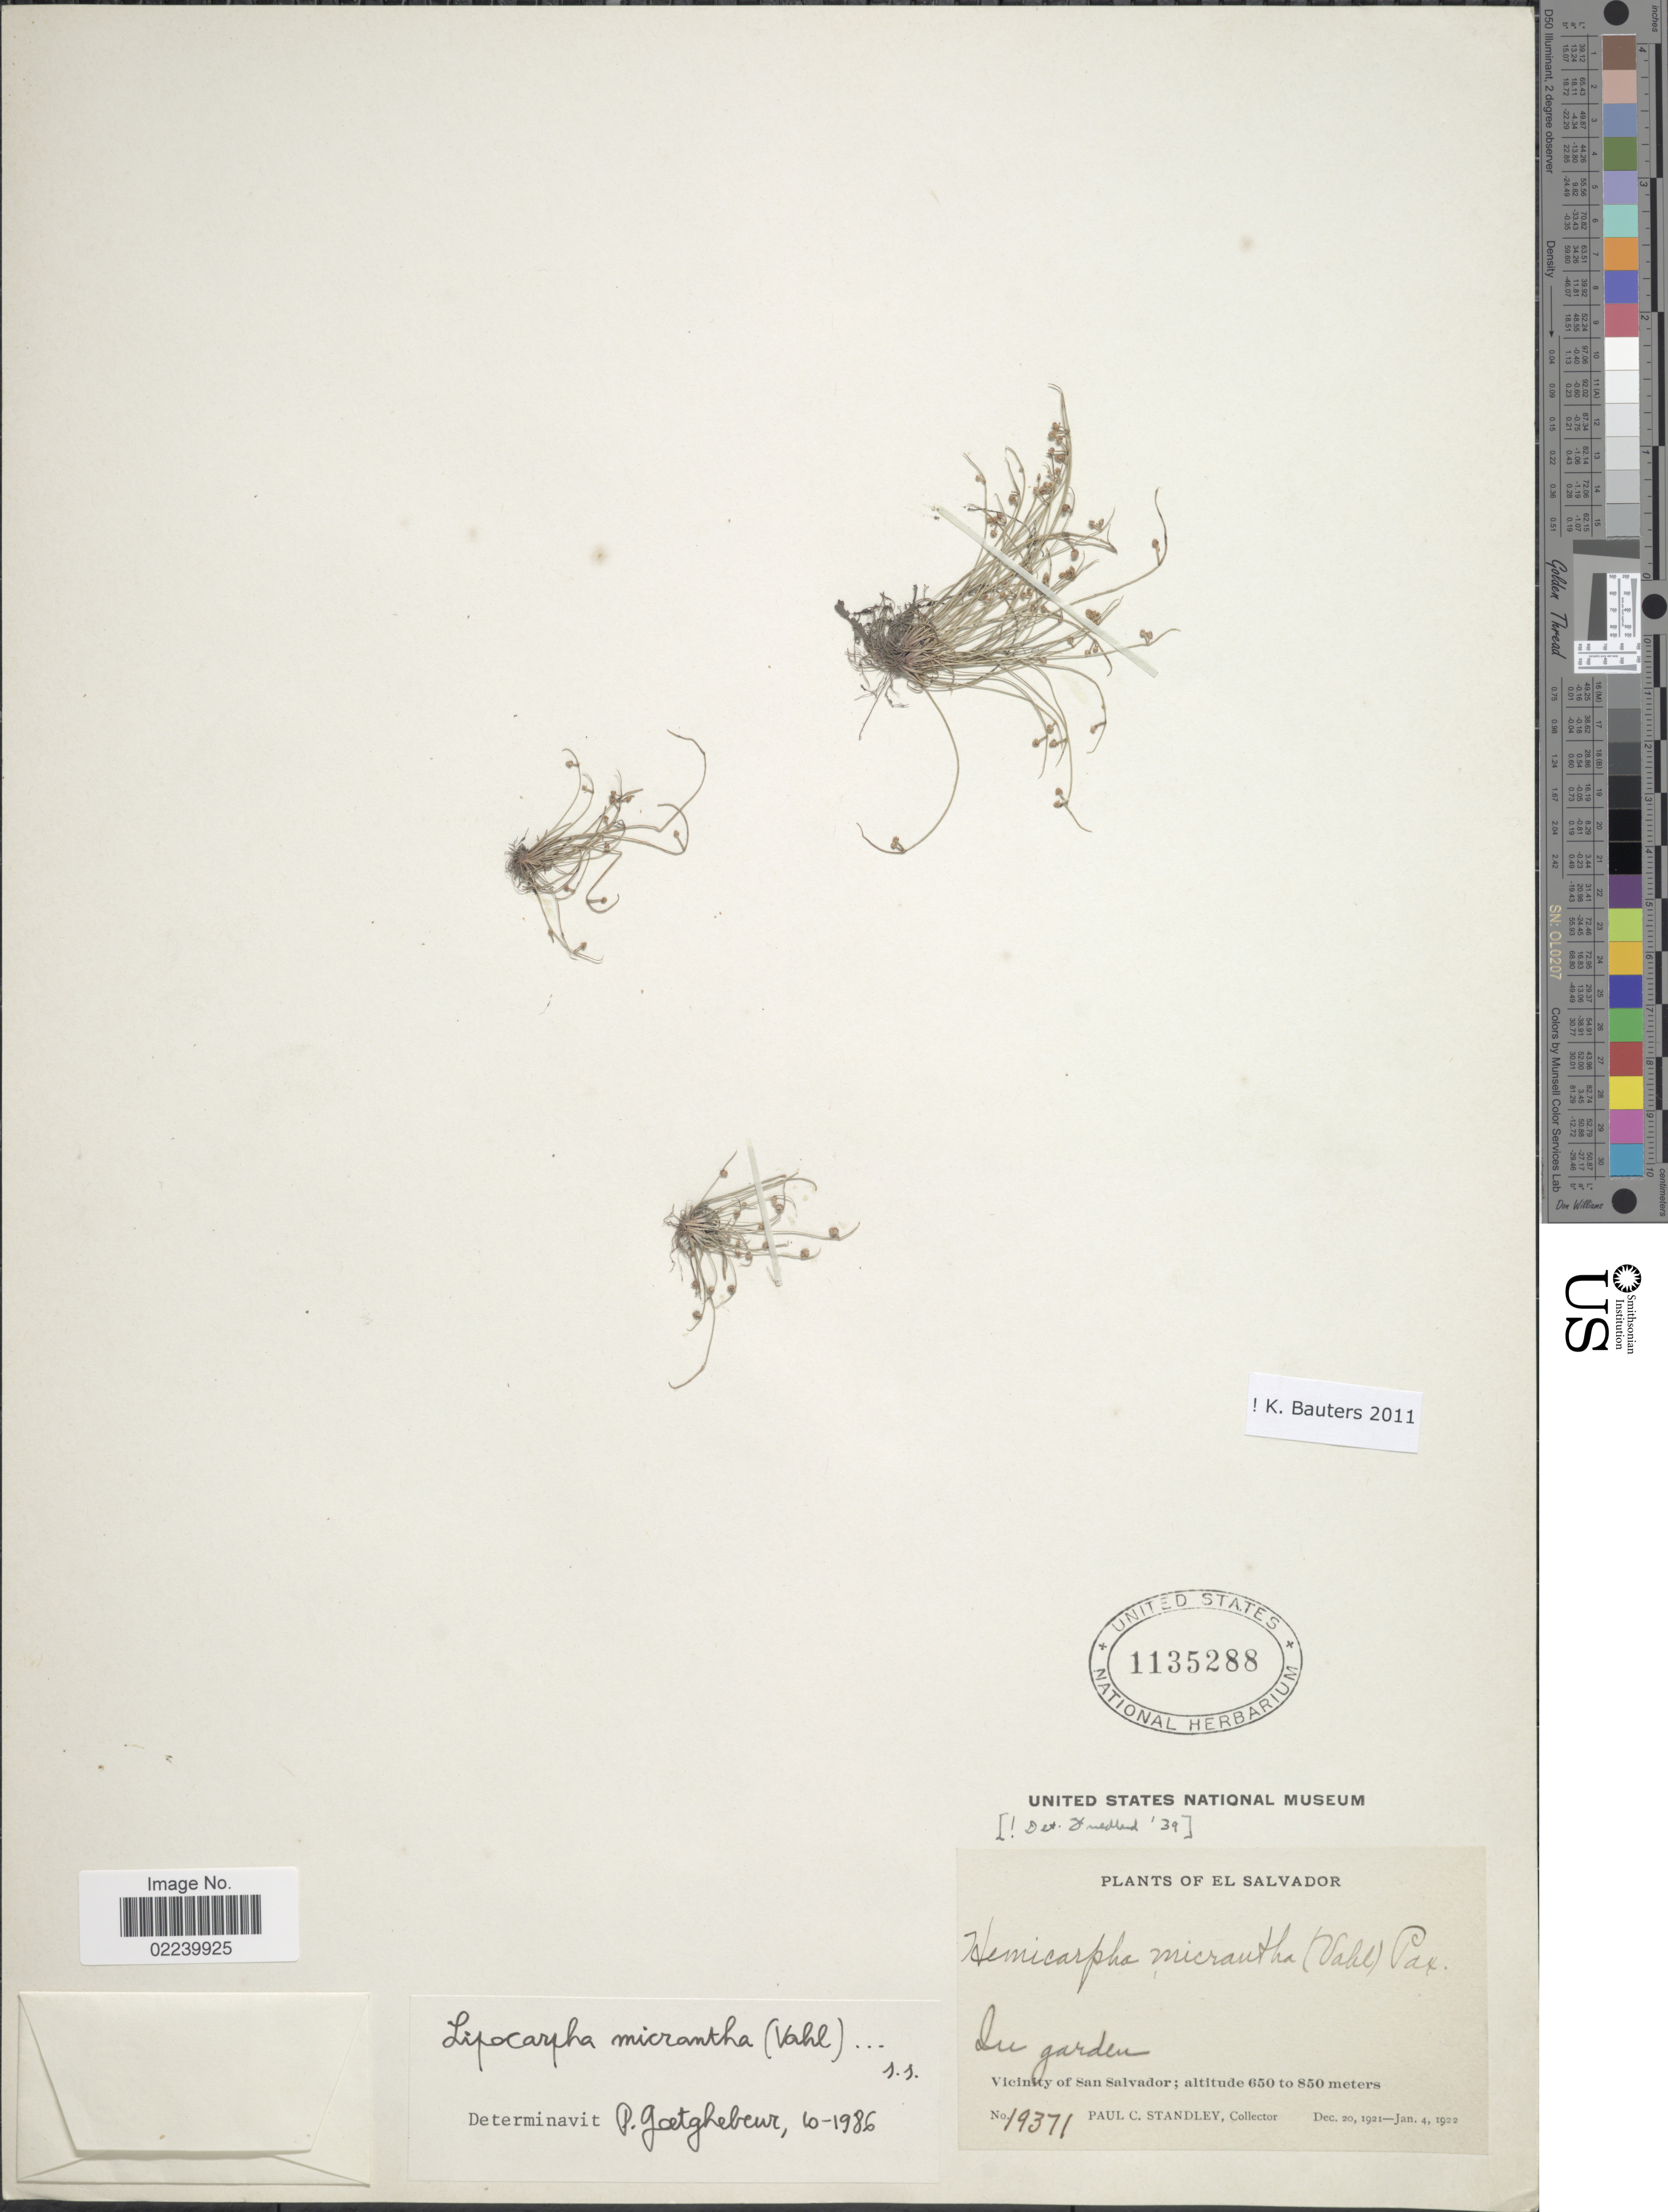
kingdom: Plantae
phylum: Tracheophyta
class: Liliopsida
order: Poales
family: Cyperaceae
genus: Cyperus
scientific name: Cyperus subsquarrosus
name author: (Muhl.) Bauters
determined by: Strong, M. T., (US), Smithsonian Institution - National Museum of Natural History (UNITED STATES)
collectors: P. C. Standley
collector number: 19371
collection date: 1921-12-20/1922-01-04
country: El Salvador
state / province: San Salvador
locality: In garden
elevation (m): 650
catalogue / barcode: US 1135288